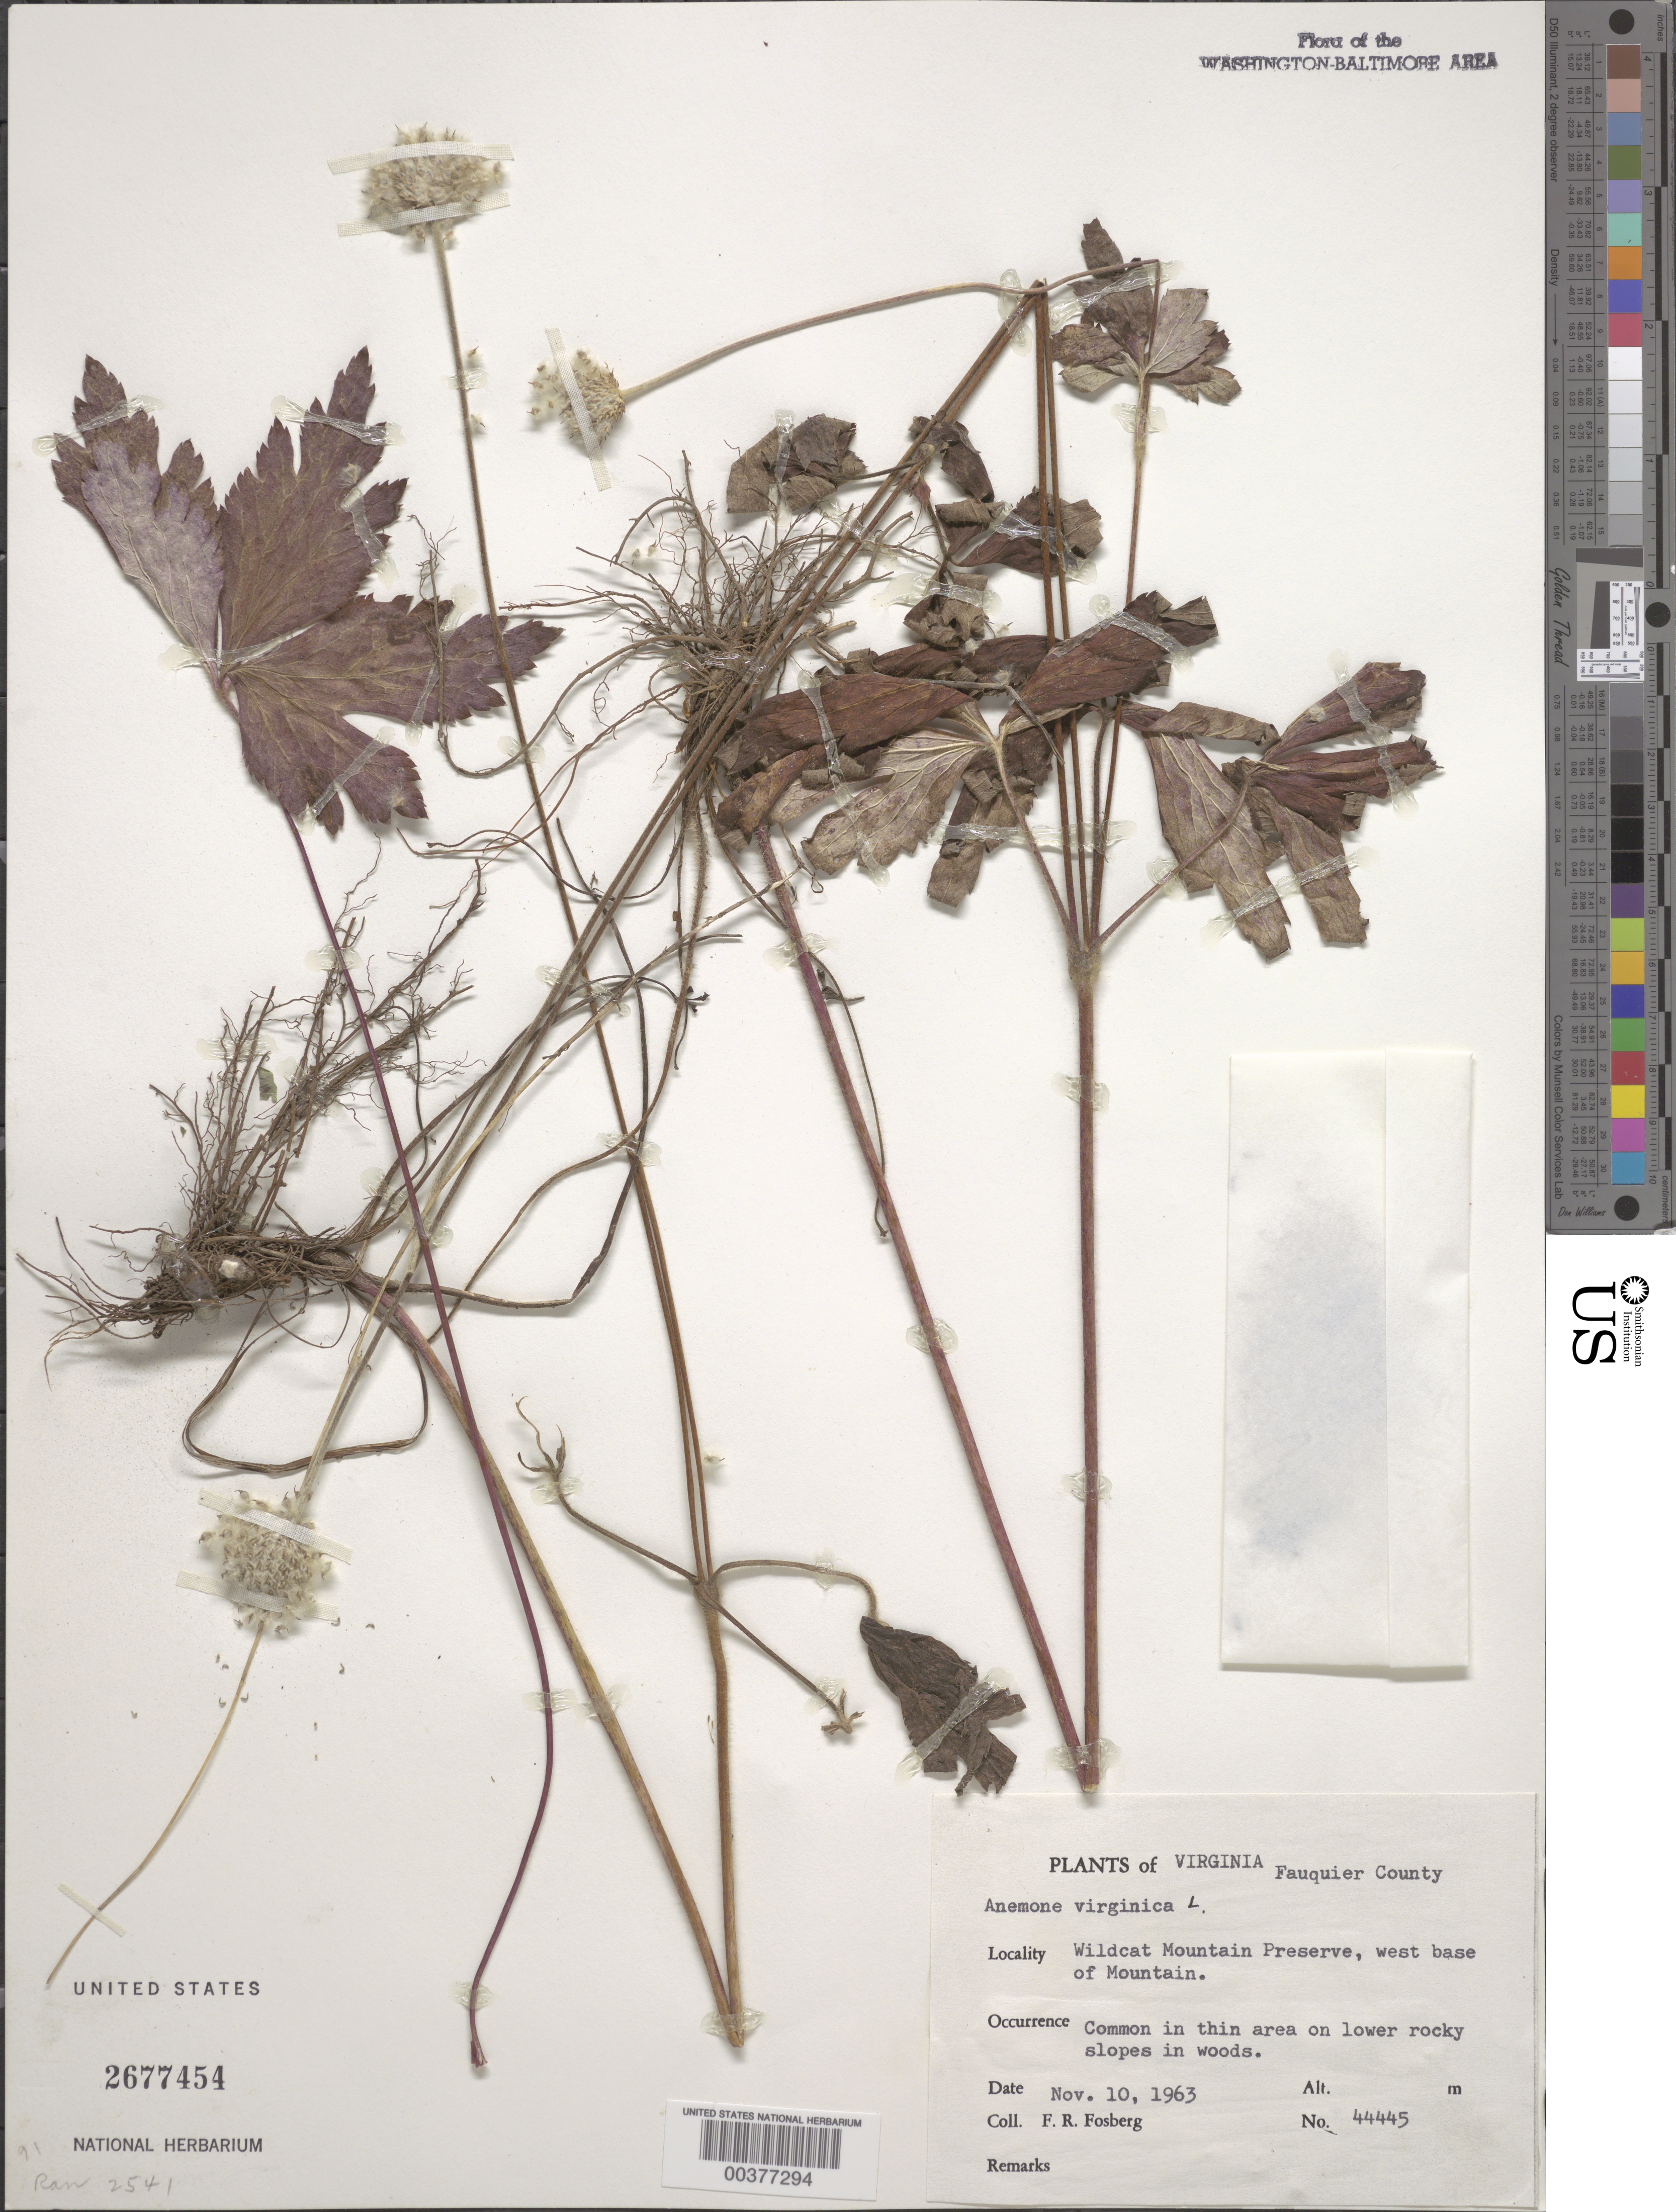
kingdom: Plantae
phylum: Tracheophyta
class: Magnoliopsida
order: Ranunculales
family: Ranunculaceae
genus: Anemone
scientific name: Anemone virginiana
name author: L.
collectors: F. R. Fosberg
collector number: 44445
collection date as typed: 10 Nov 1963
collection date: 1963-11-10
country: United States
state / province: Virginia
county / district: Fauquier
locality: Wildcat Mountain Preserve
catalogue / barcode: US 2677454